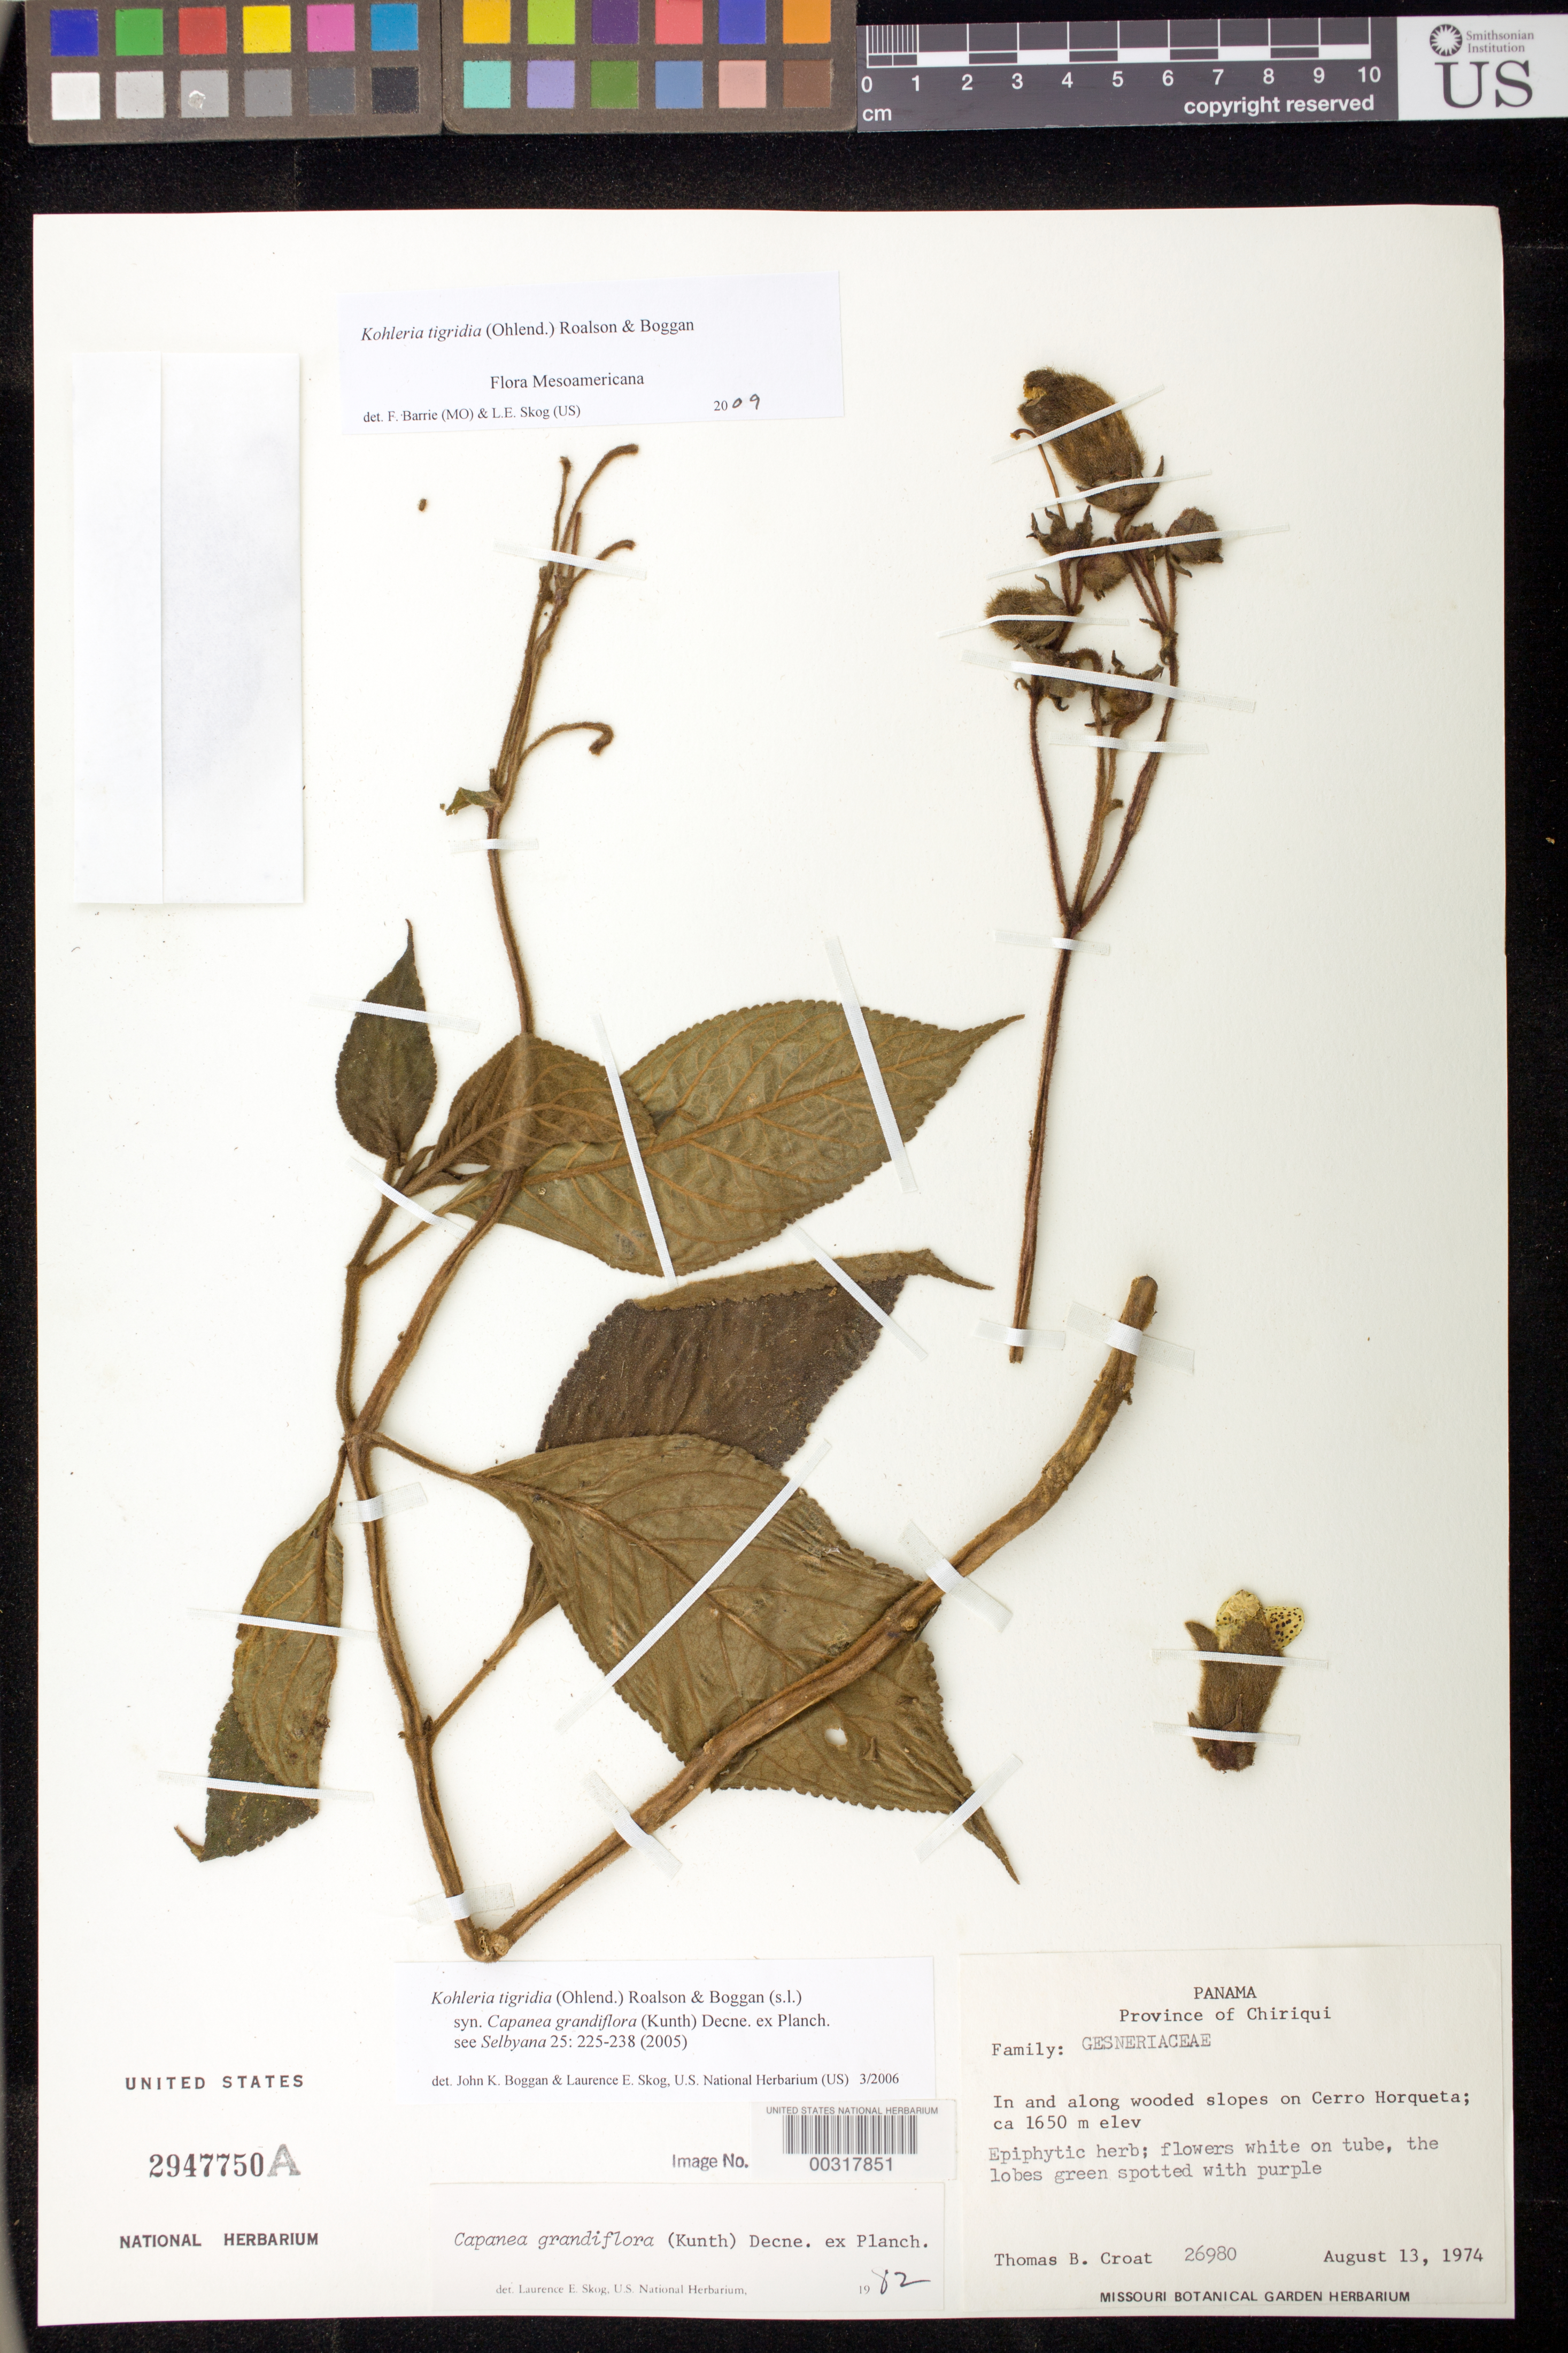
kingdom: Plantae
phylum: Tracheophyta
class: Magnoliopsida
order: Lamiales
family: Gesneriaceae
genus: Kohleria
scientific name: Kohleria tigridia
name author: (Ohlend.) Roalson & Boggan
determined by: Boggan, J. K.; Skog, L. E.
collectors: T. B. Croat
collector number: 26980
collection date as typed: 13 Aug 1974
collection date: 1974-08-13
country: Panama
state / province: Chiriquí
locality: on Cerro Horqueta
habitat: In and along wooded slopes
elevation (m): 1650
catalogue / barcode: US 2947750A